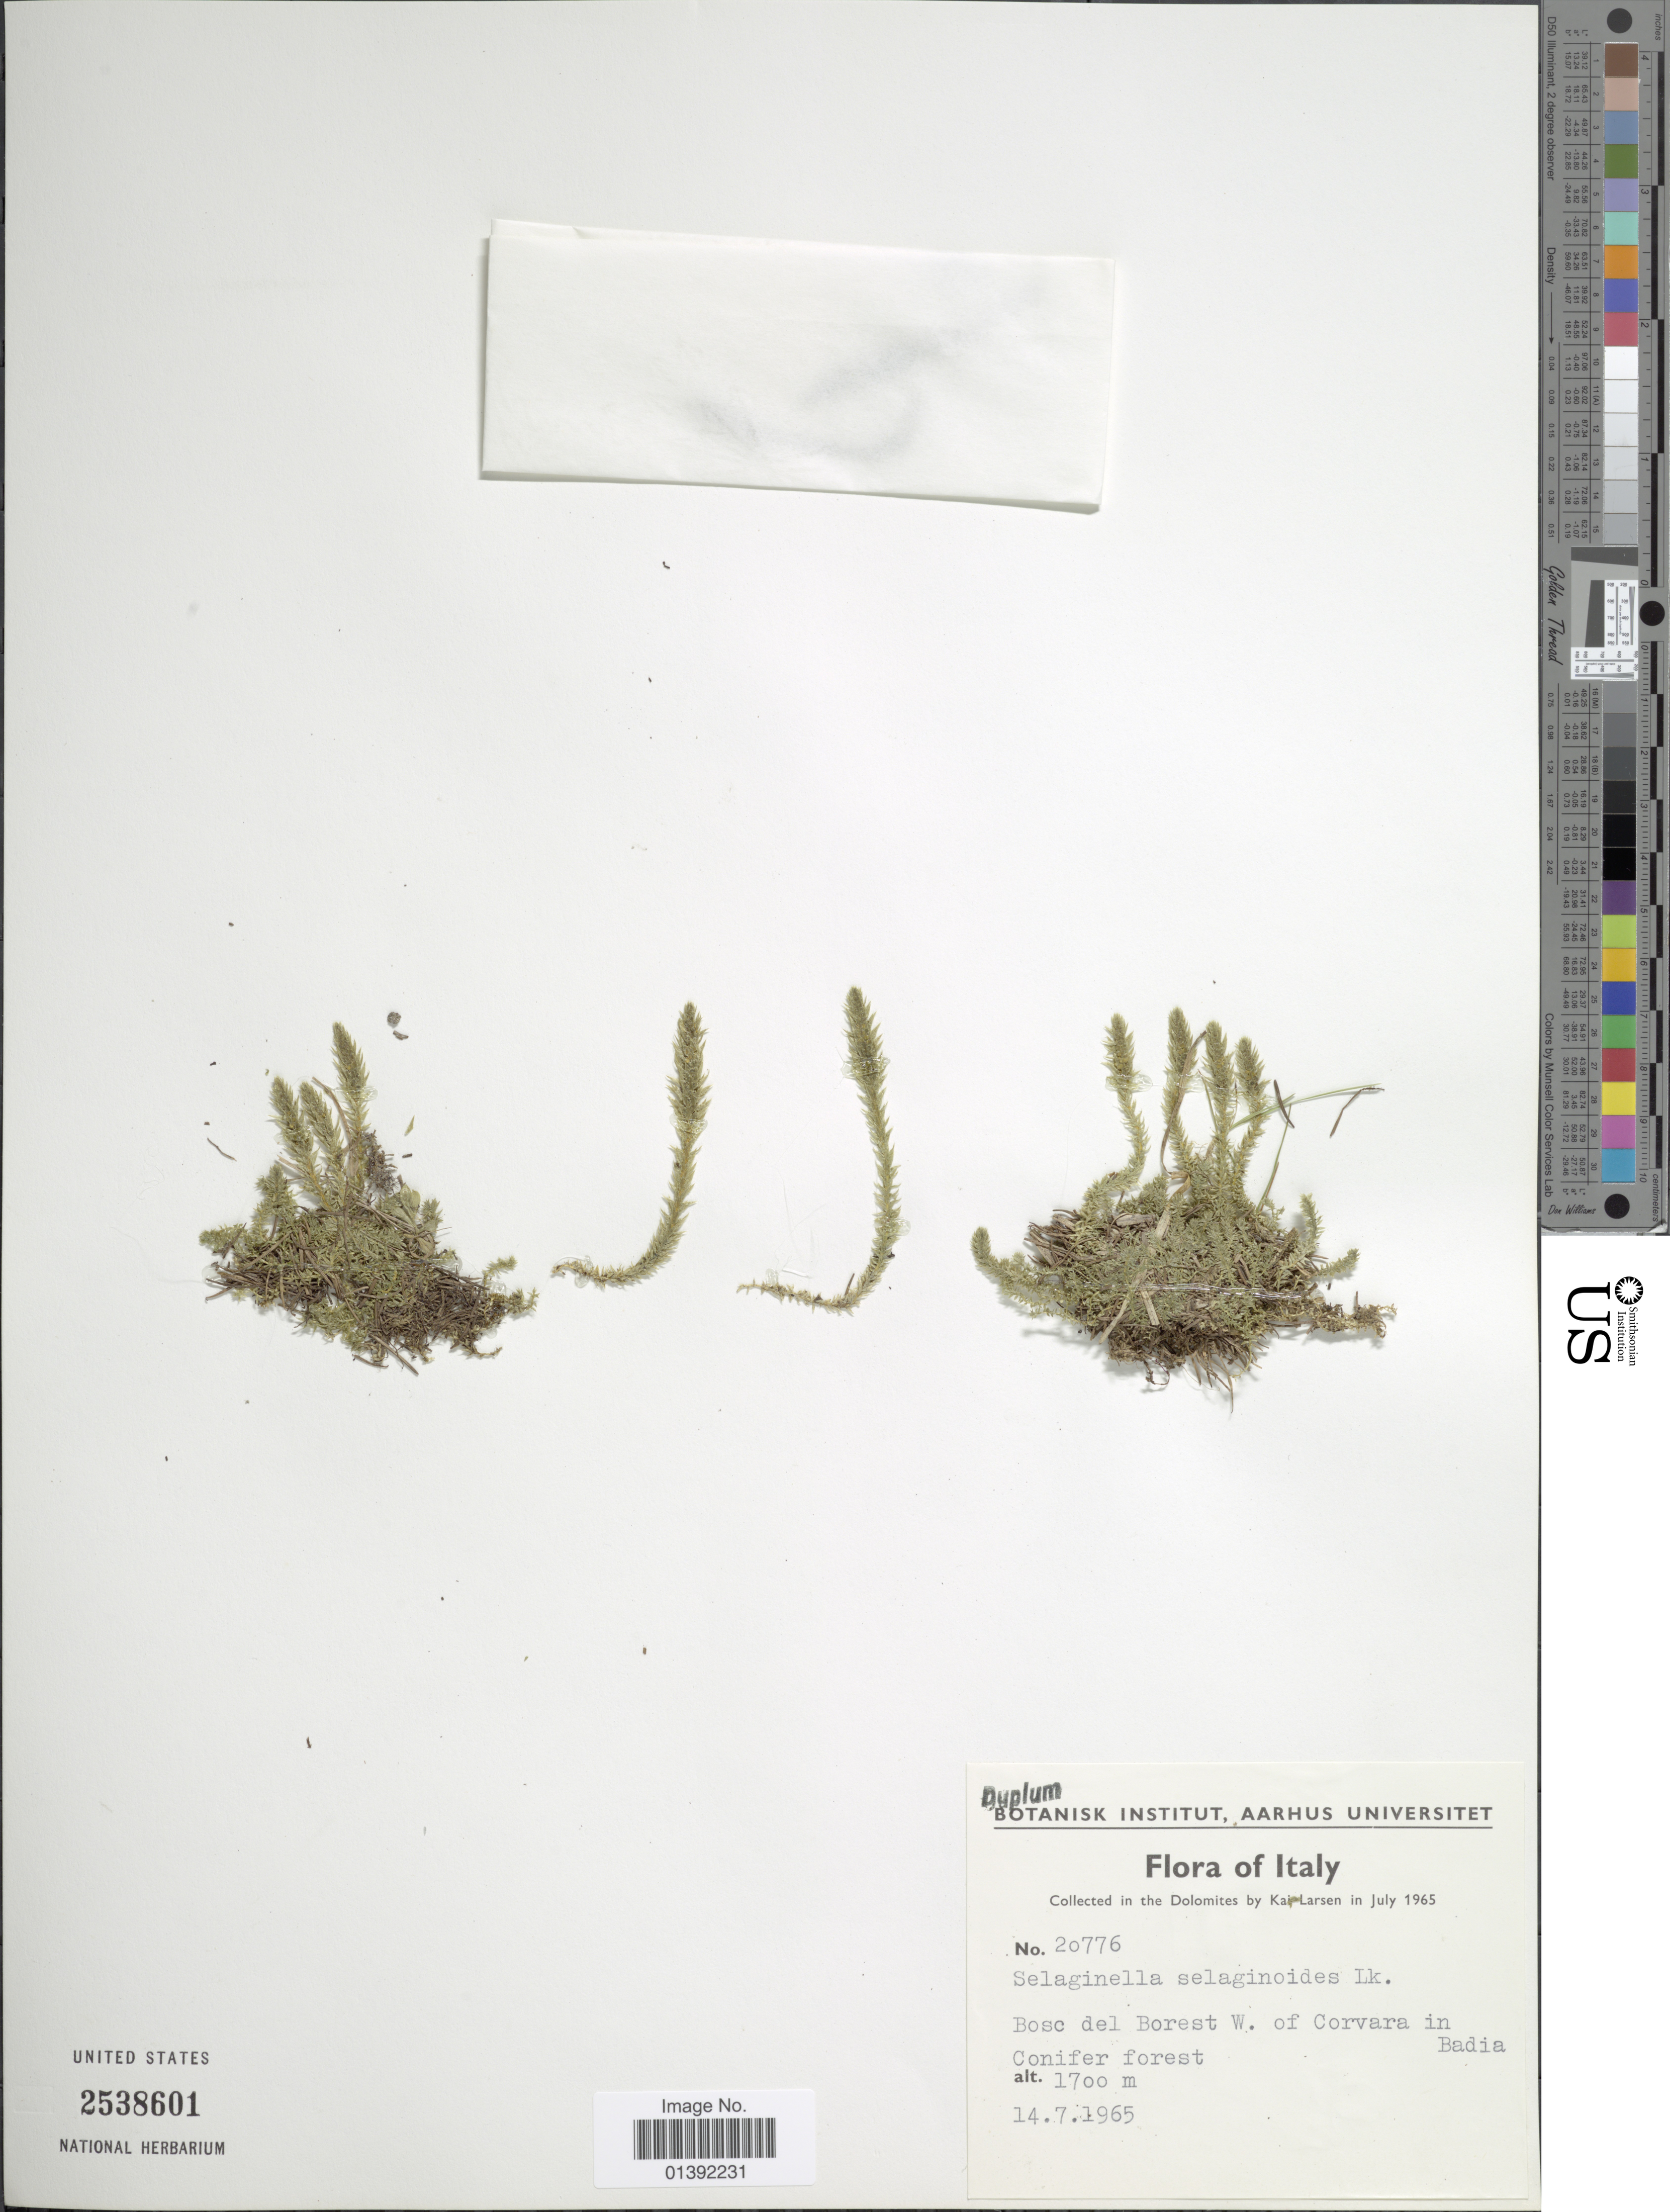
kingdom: Plantae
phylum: Tracheophyta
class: Lycopodiopsida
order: Selaginellales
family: Selaginellaceae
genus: Selaginella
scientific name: Selaginella selaginoides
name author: (L.) Link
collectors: K. Larsen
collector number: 20776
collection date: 1965-07-14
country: Italy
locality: Bosc del Borest W. of Corvara in Badia Conifer Forest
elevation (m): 1700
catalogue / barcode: US 2538601